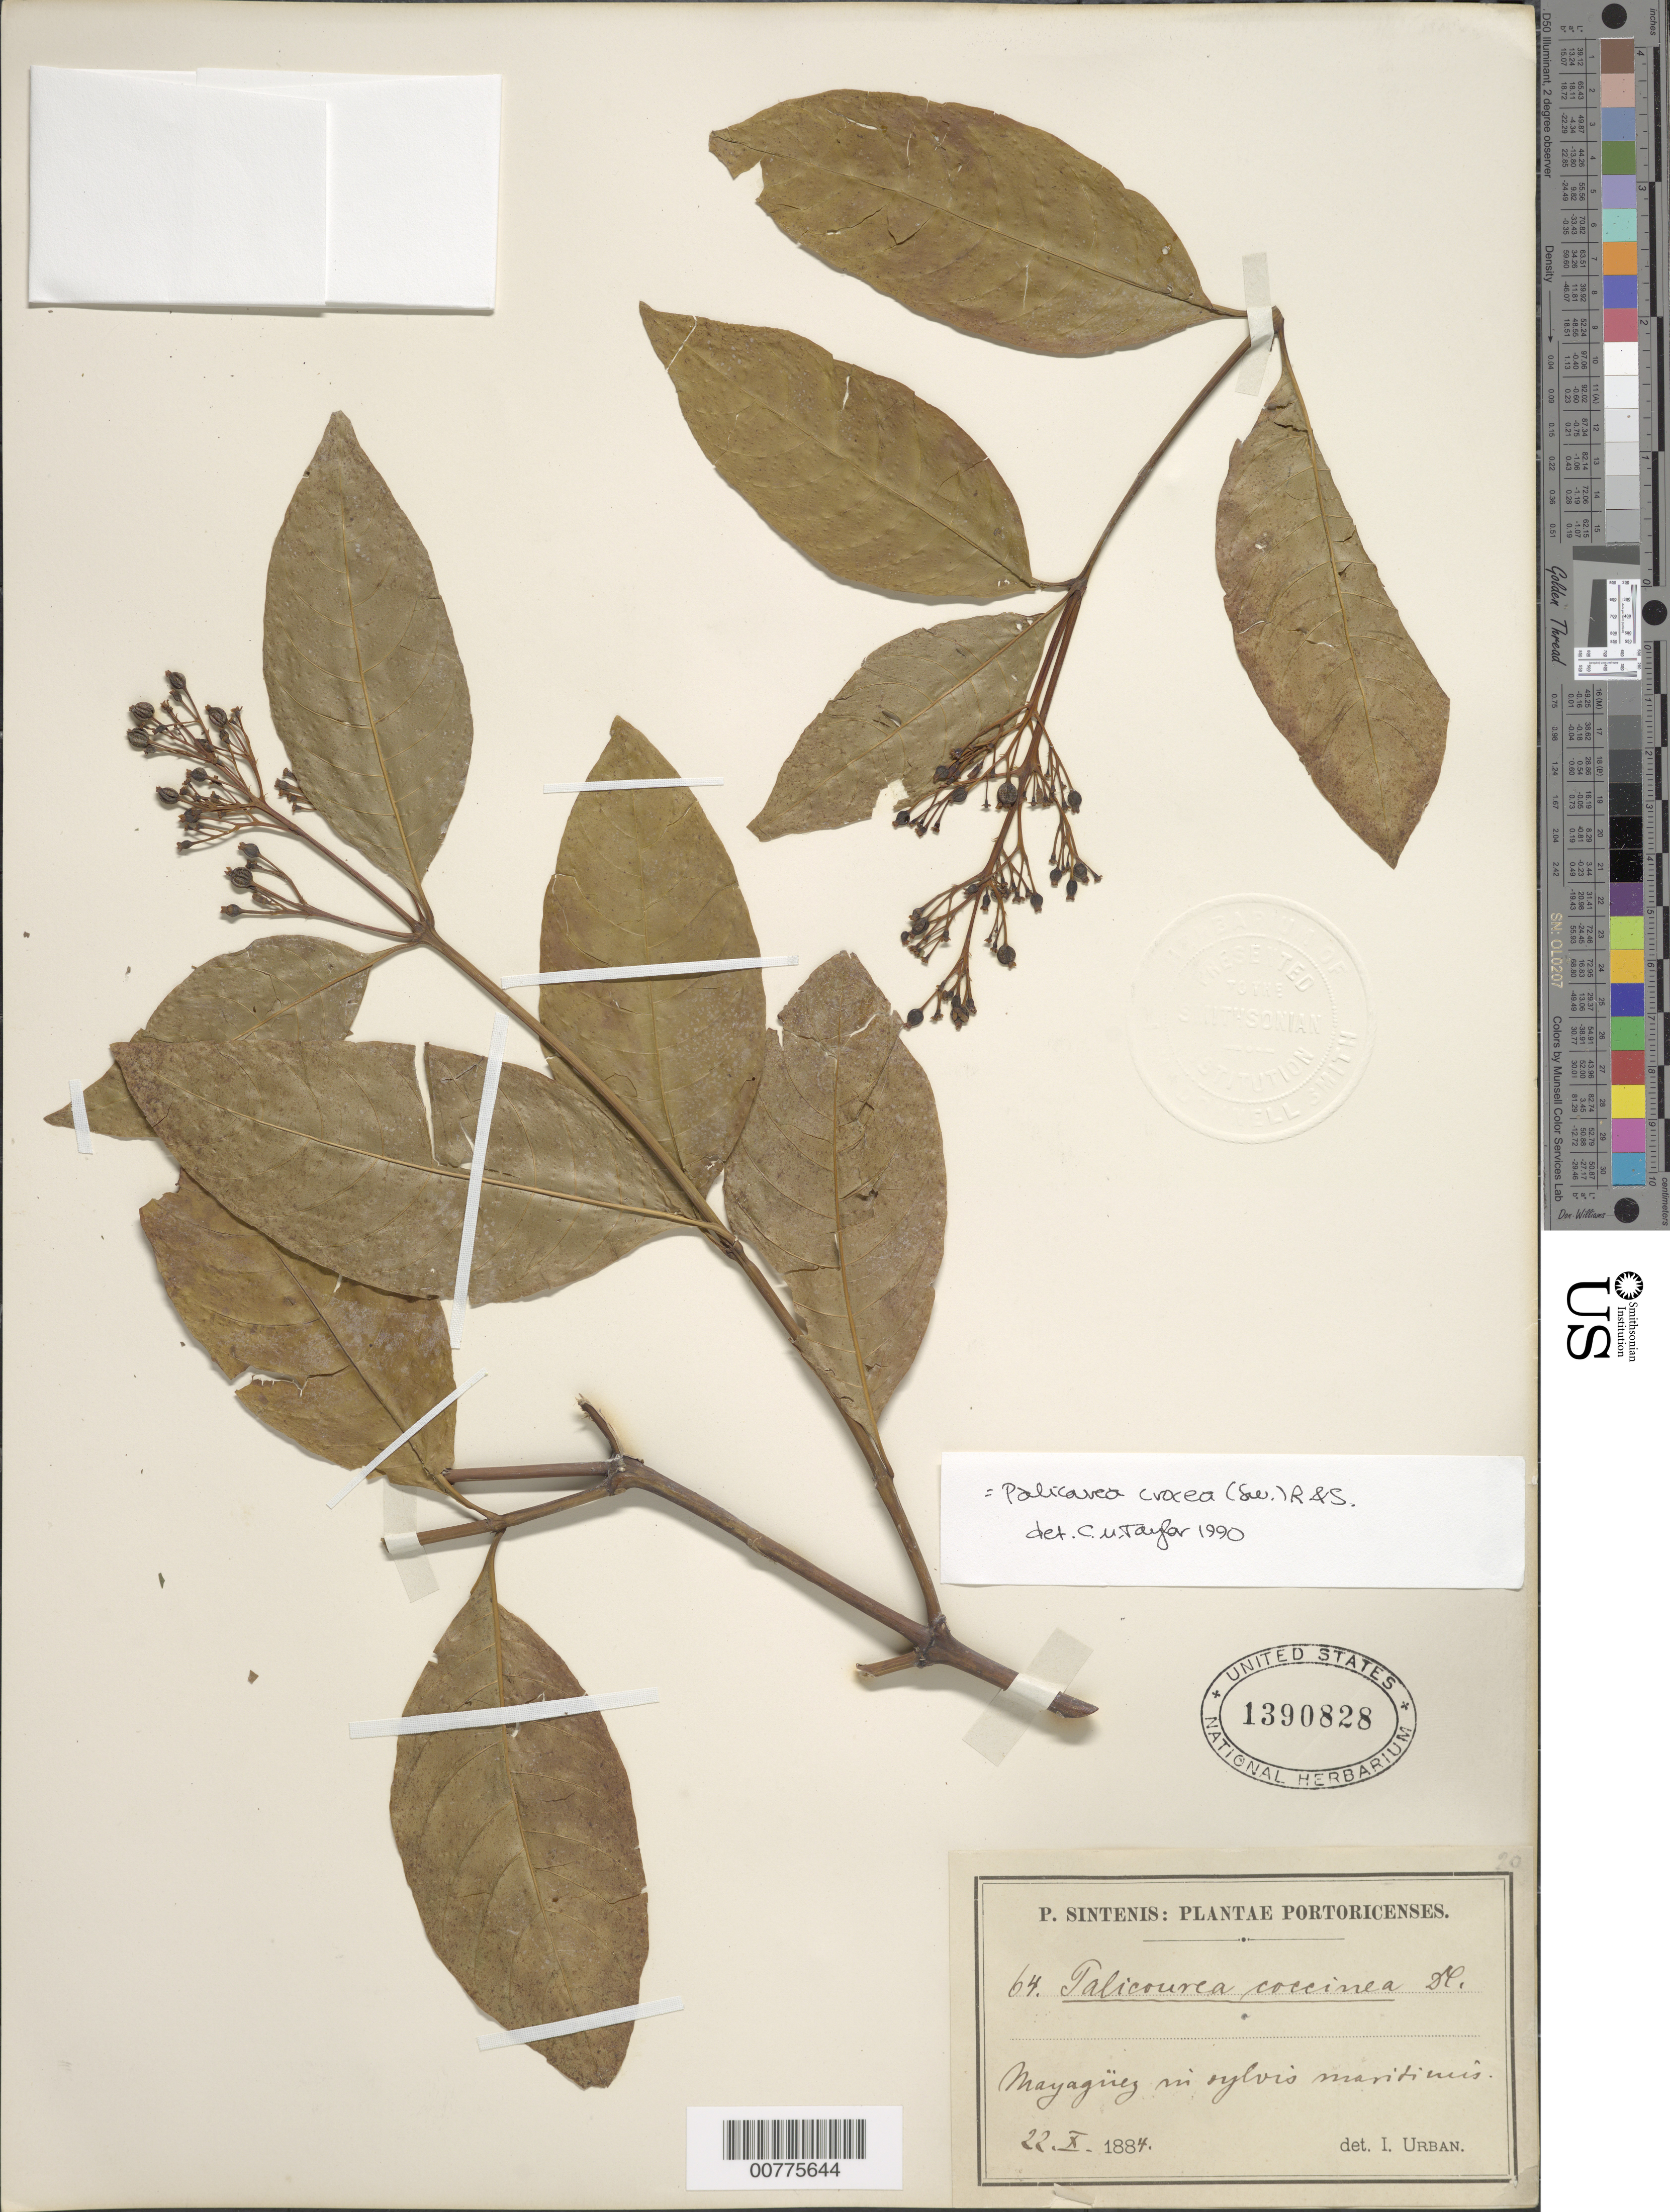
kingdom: Plantae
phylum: Tracheophyta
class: Magnoliopsida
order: Gentianales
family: Rubiaceae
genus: Palicourea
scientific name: Palicourea crocea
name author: (Sw.) Schult.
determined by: Taylor, Charlotte M.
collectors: P. Sintenis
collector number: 64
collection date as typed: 22 Oct 1884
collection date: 1884-10-22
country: Puerto Rico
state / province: Mayagüez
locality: Mayagüez in sylvis maritimis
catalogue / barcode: US 1390828